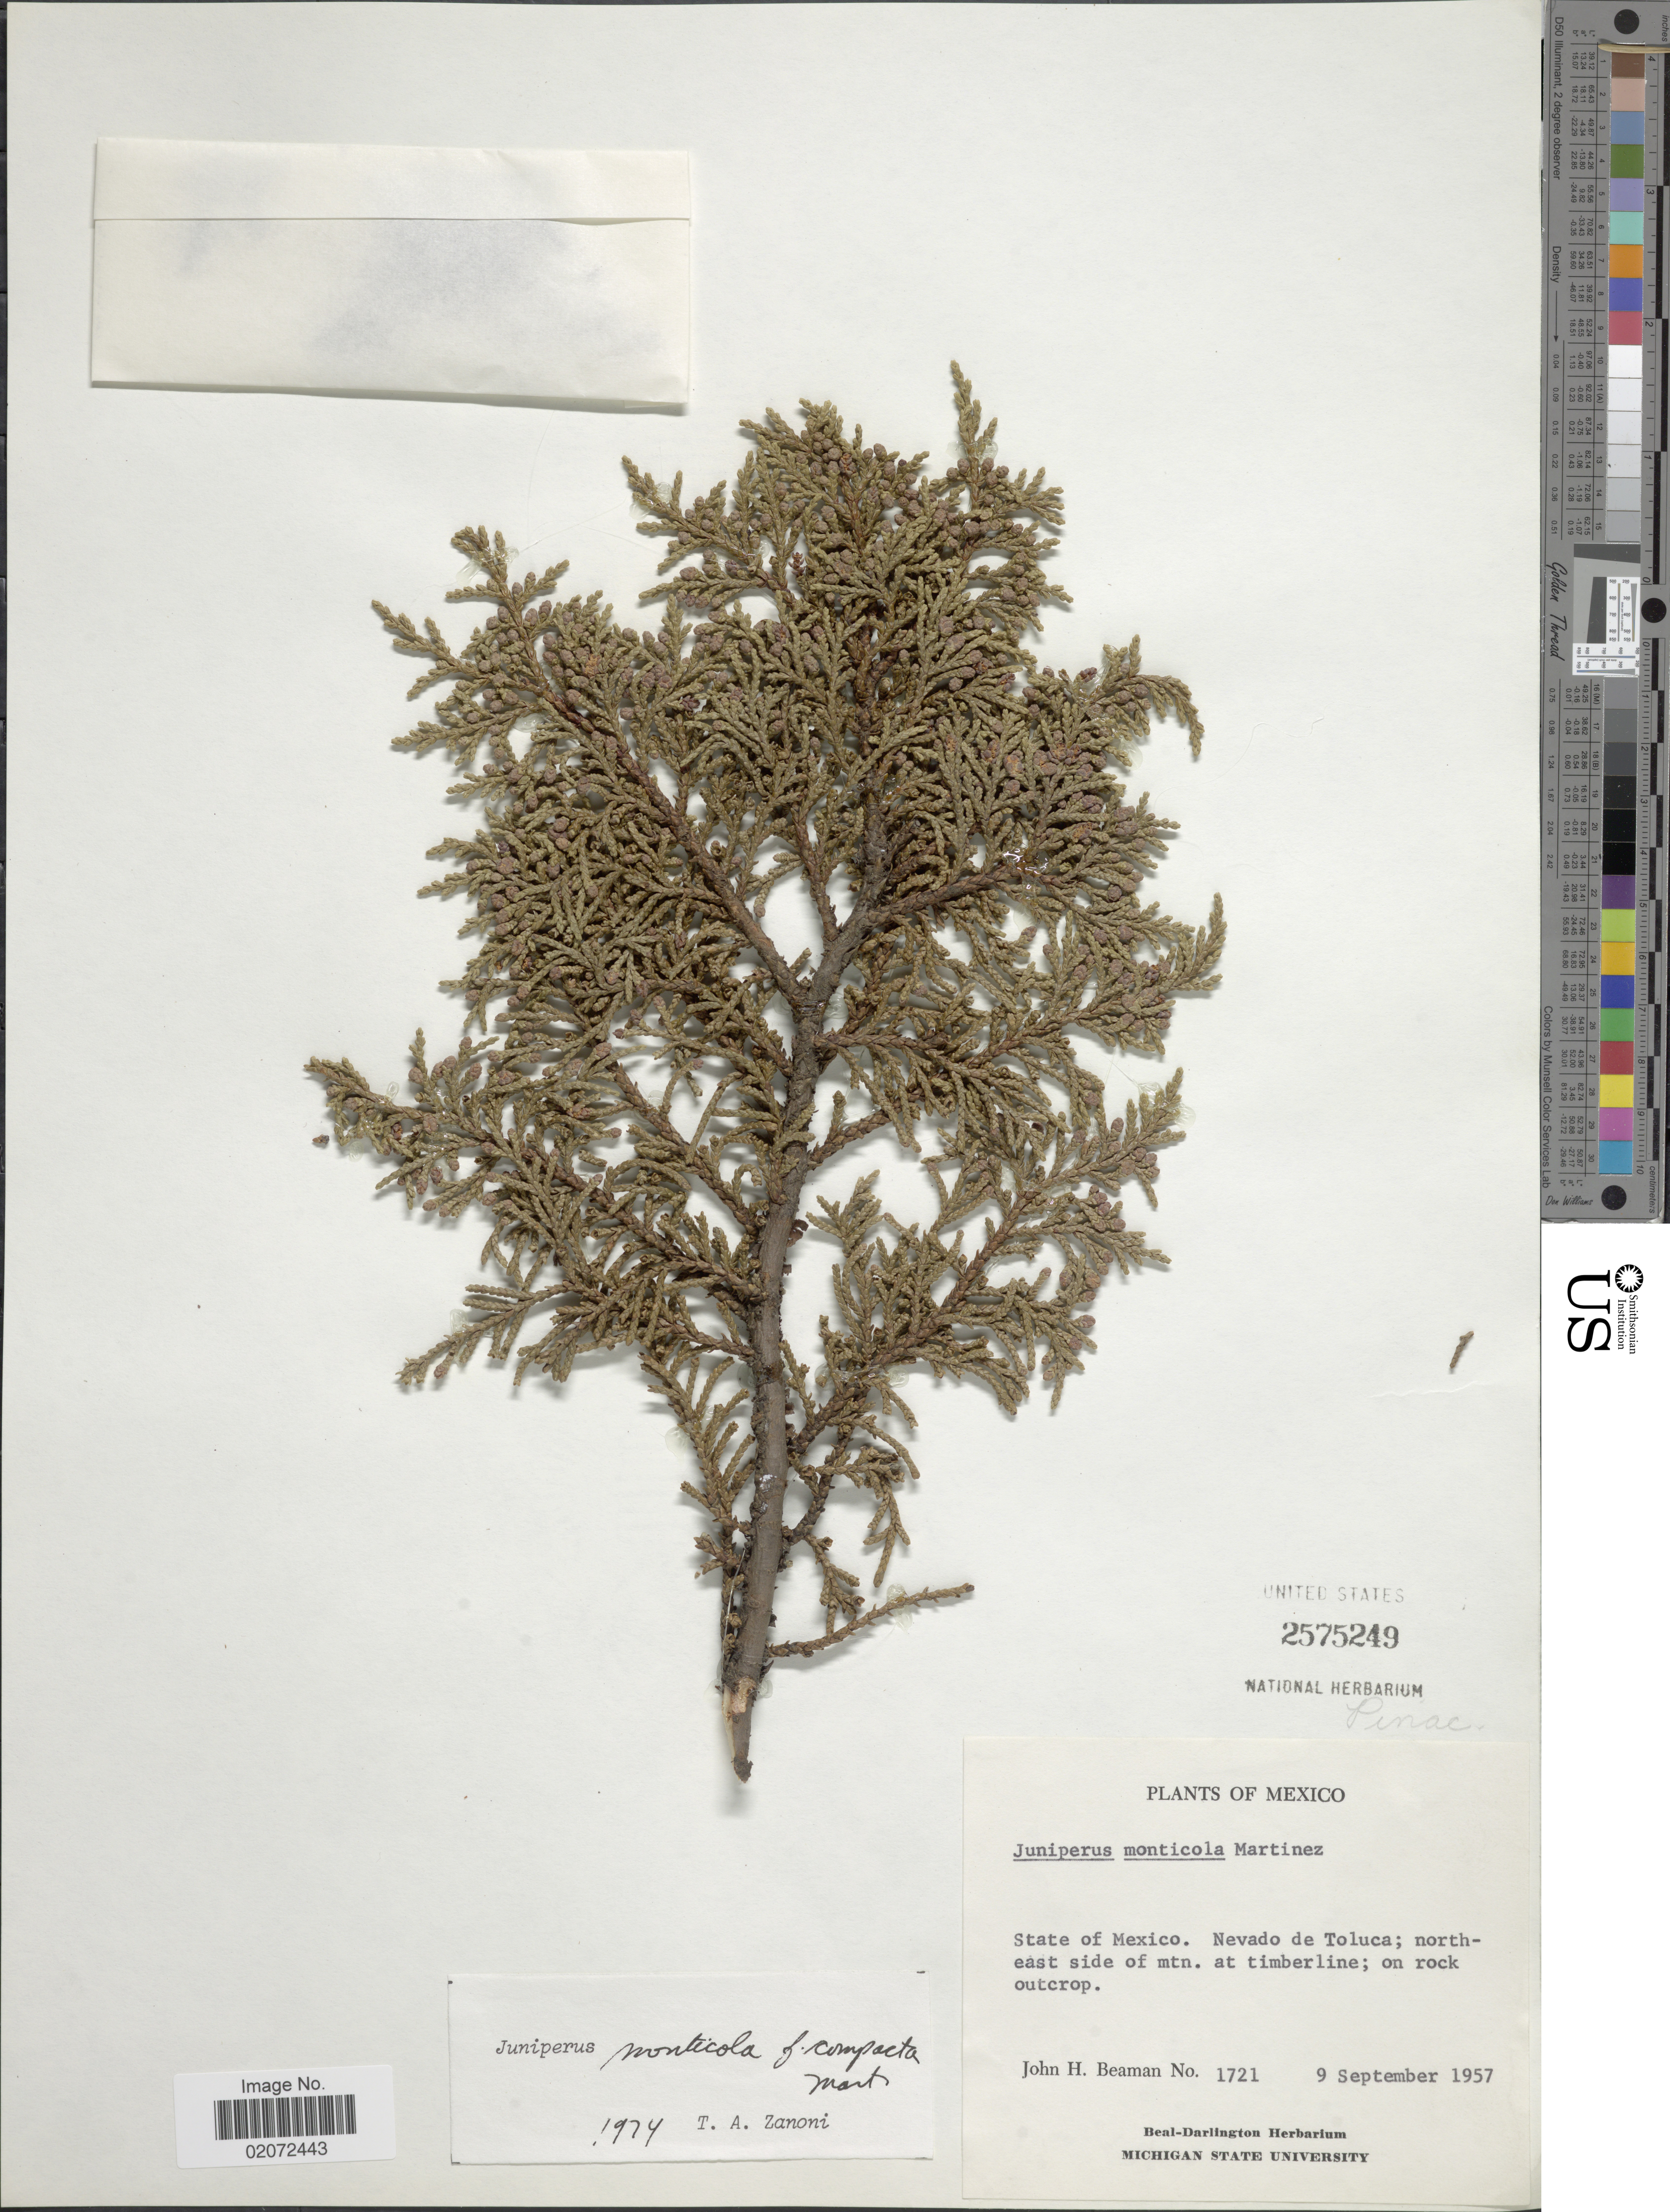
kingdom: Plantae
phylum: Tracheophyta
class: Pinopsida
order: Pinales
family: Cupressaceae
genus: Juniperus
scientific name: Juniperus monticola f. compacta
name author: Martínez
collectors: J. H. Beaman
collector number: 1721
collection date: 1957-09-09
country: Mexico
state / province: México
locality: Nevado de Toluca; northeast side of mtn.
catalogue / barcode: US 2575249